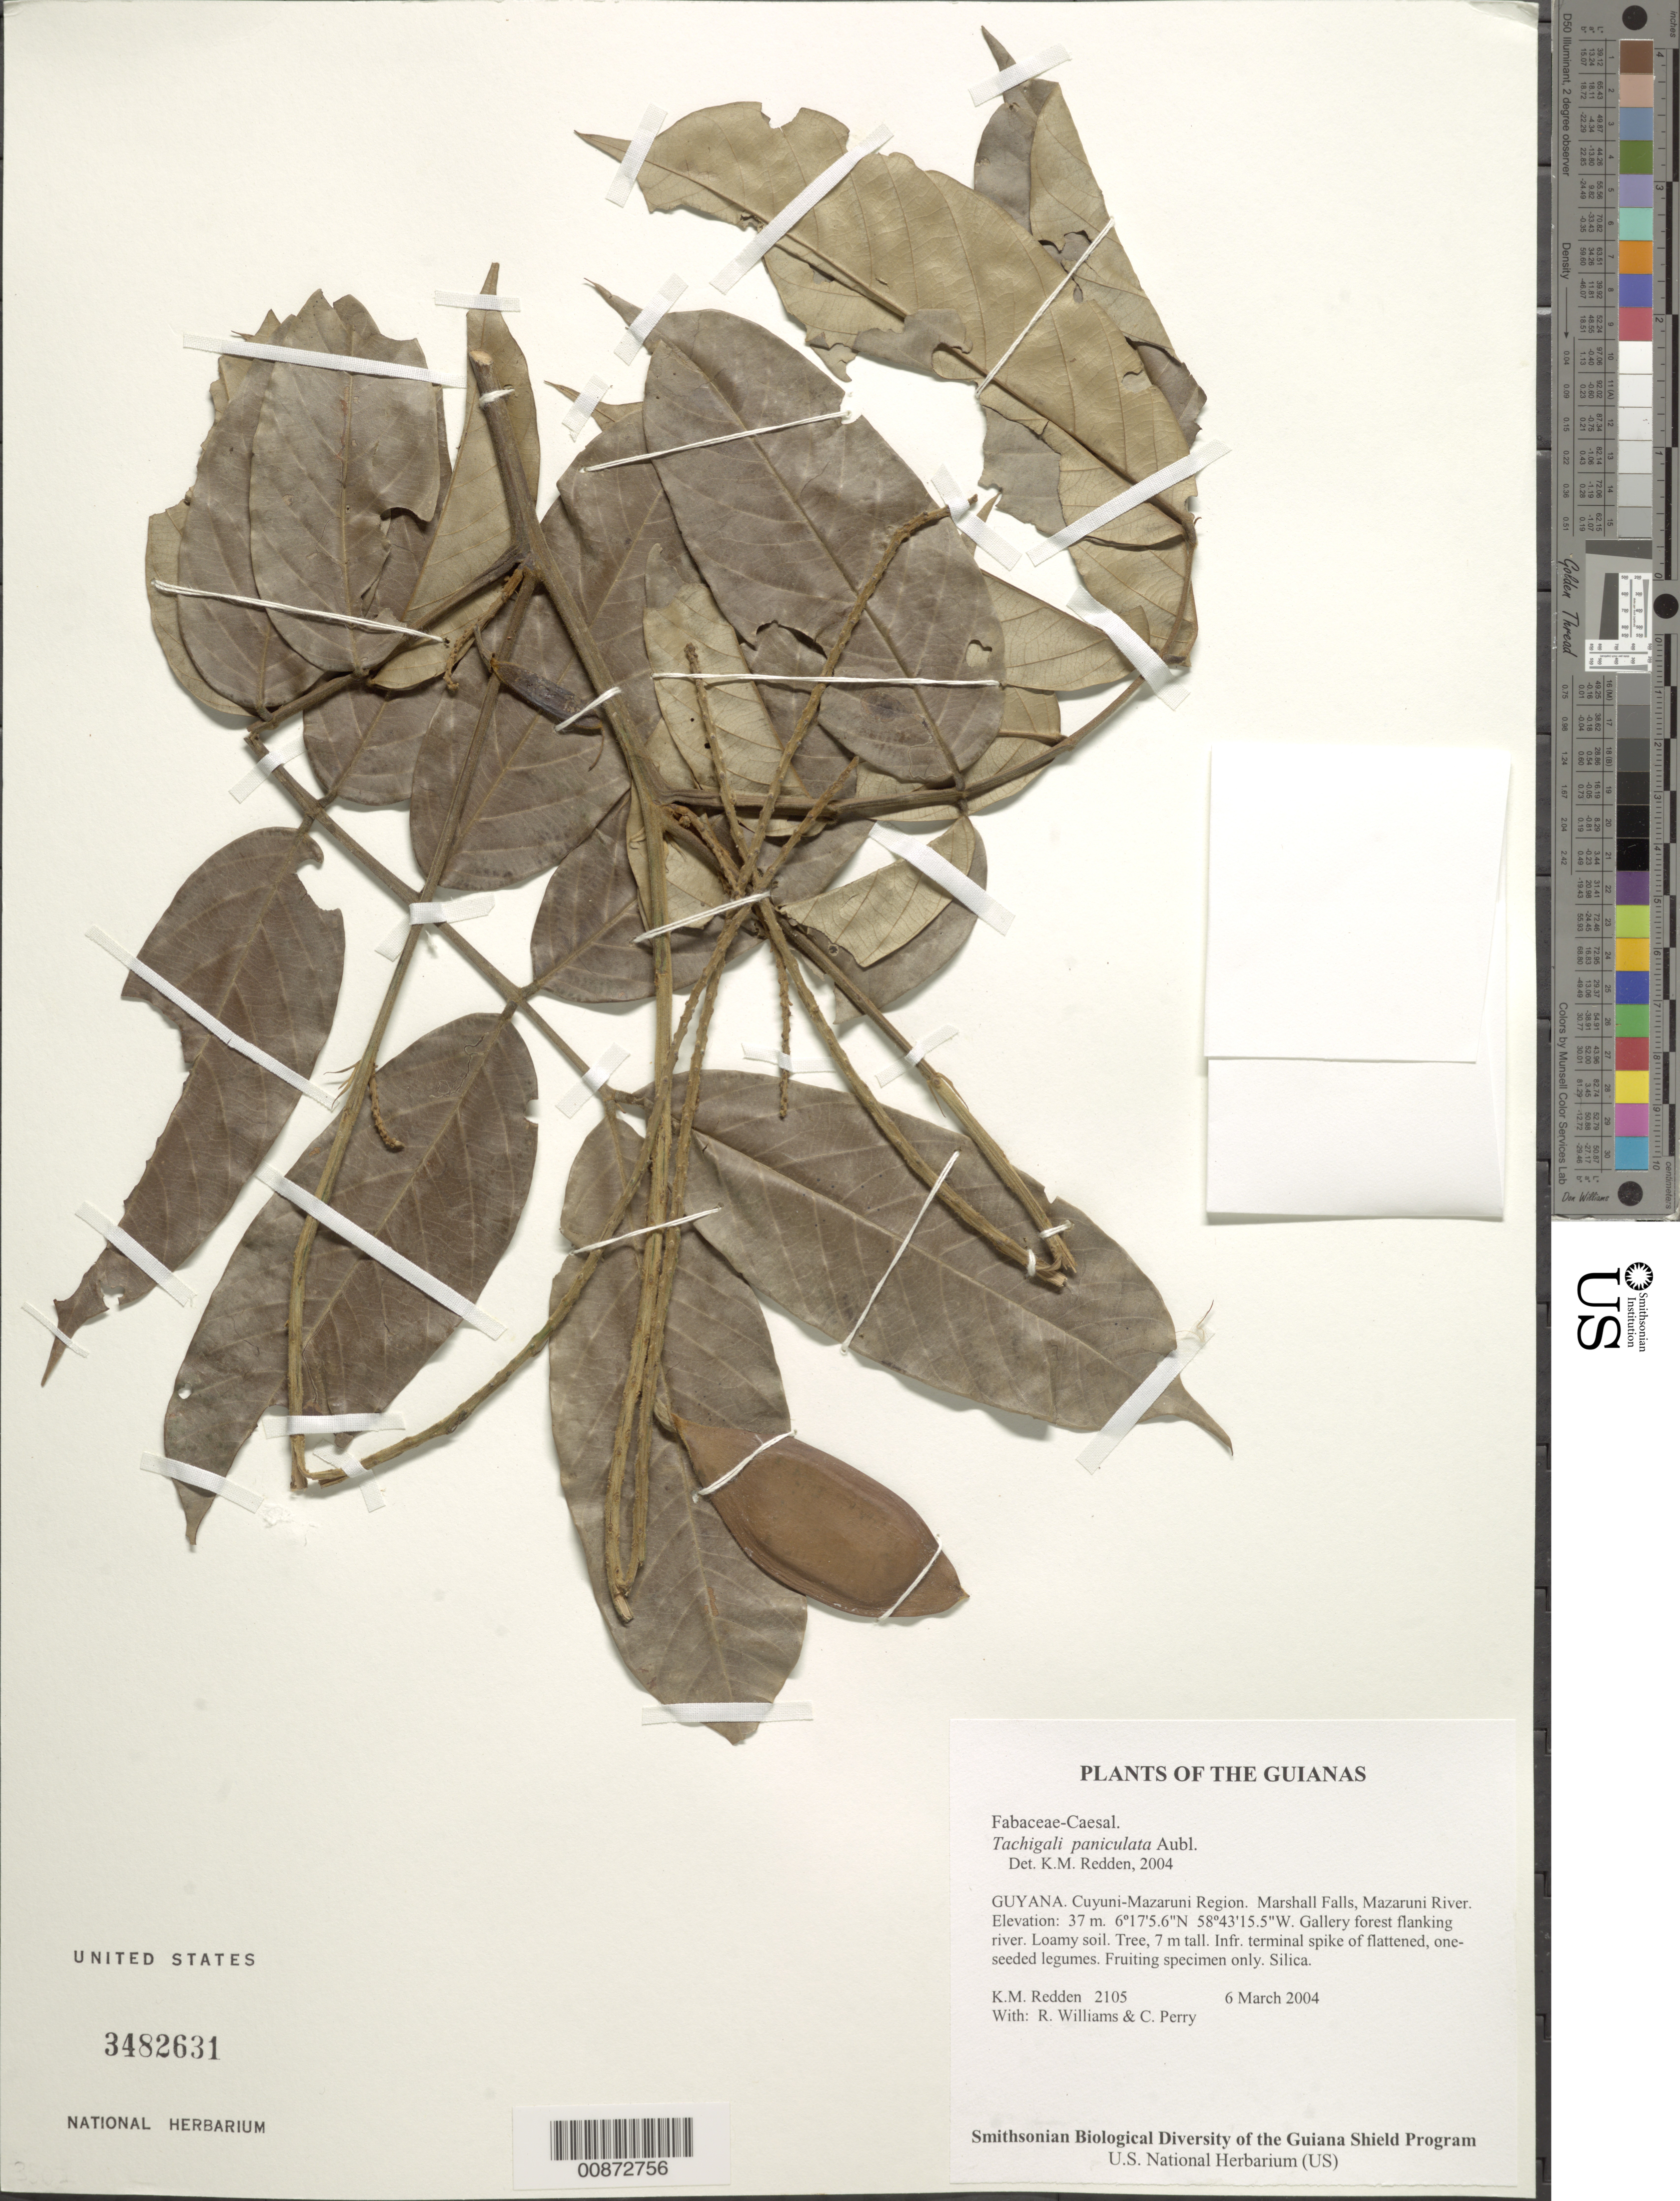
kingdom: Plantae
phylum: Tracheophyta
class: Magnoliopsida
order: Fabales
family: Fabaceae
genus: Tachigali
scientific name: Tachigali paniculata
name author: Aubl.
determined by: Redden, K. M.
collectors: K. M. Redden, R. Williams & C. Perry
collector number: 2105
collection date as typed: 6 March 2004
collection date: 2004-03-06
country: Guyana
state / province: Cuyuni-Mazaruni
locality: Marshall Falls, Mazaruni River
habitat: Gallery forest flanking river. Loamy soil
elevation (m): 37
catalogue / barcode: US 3482631